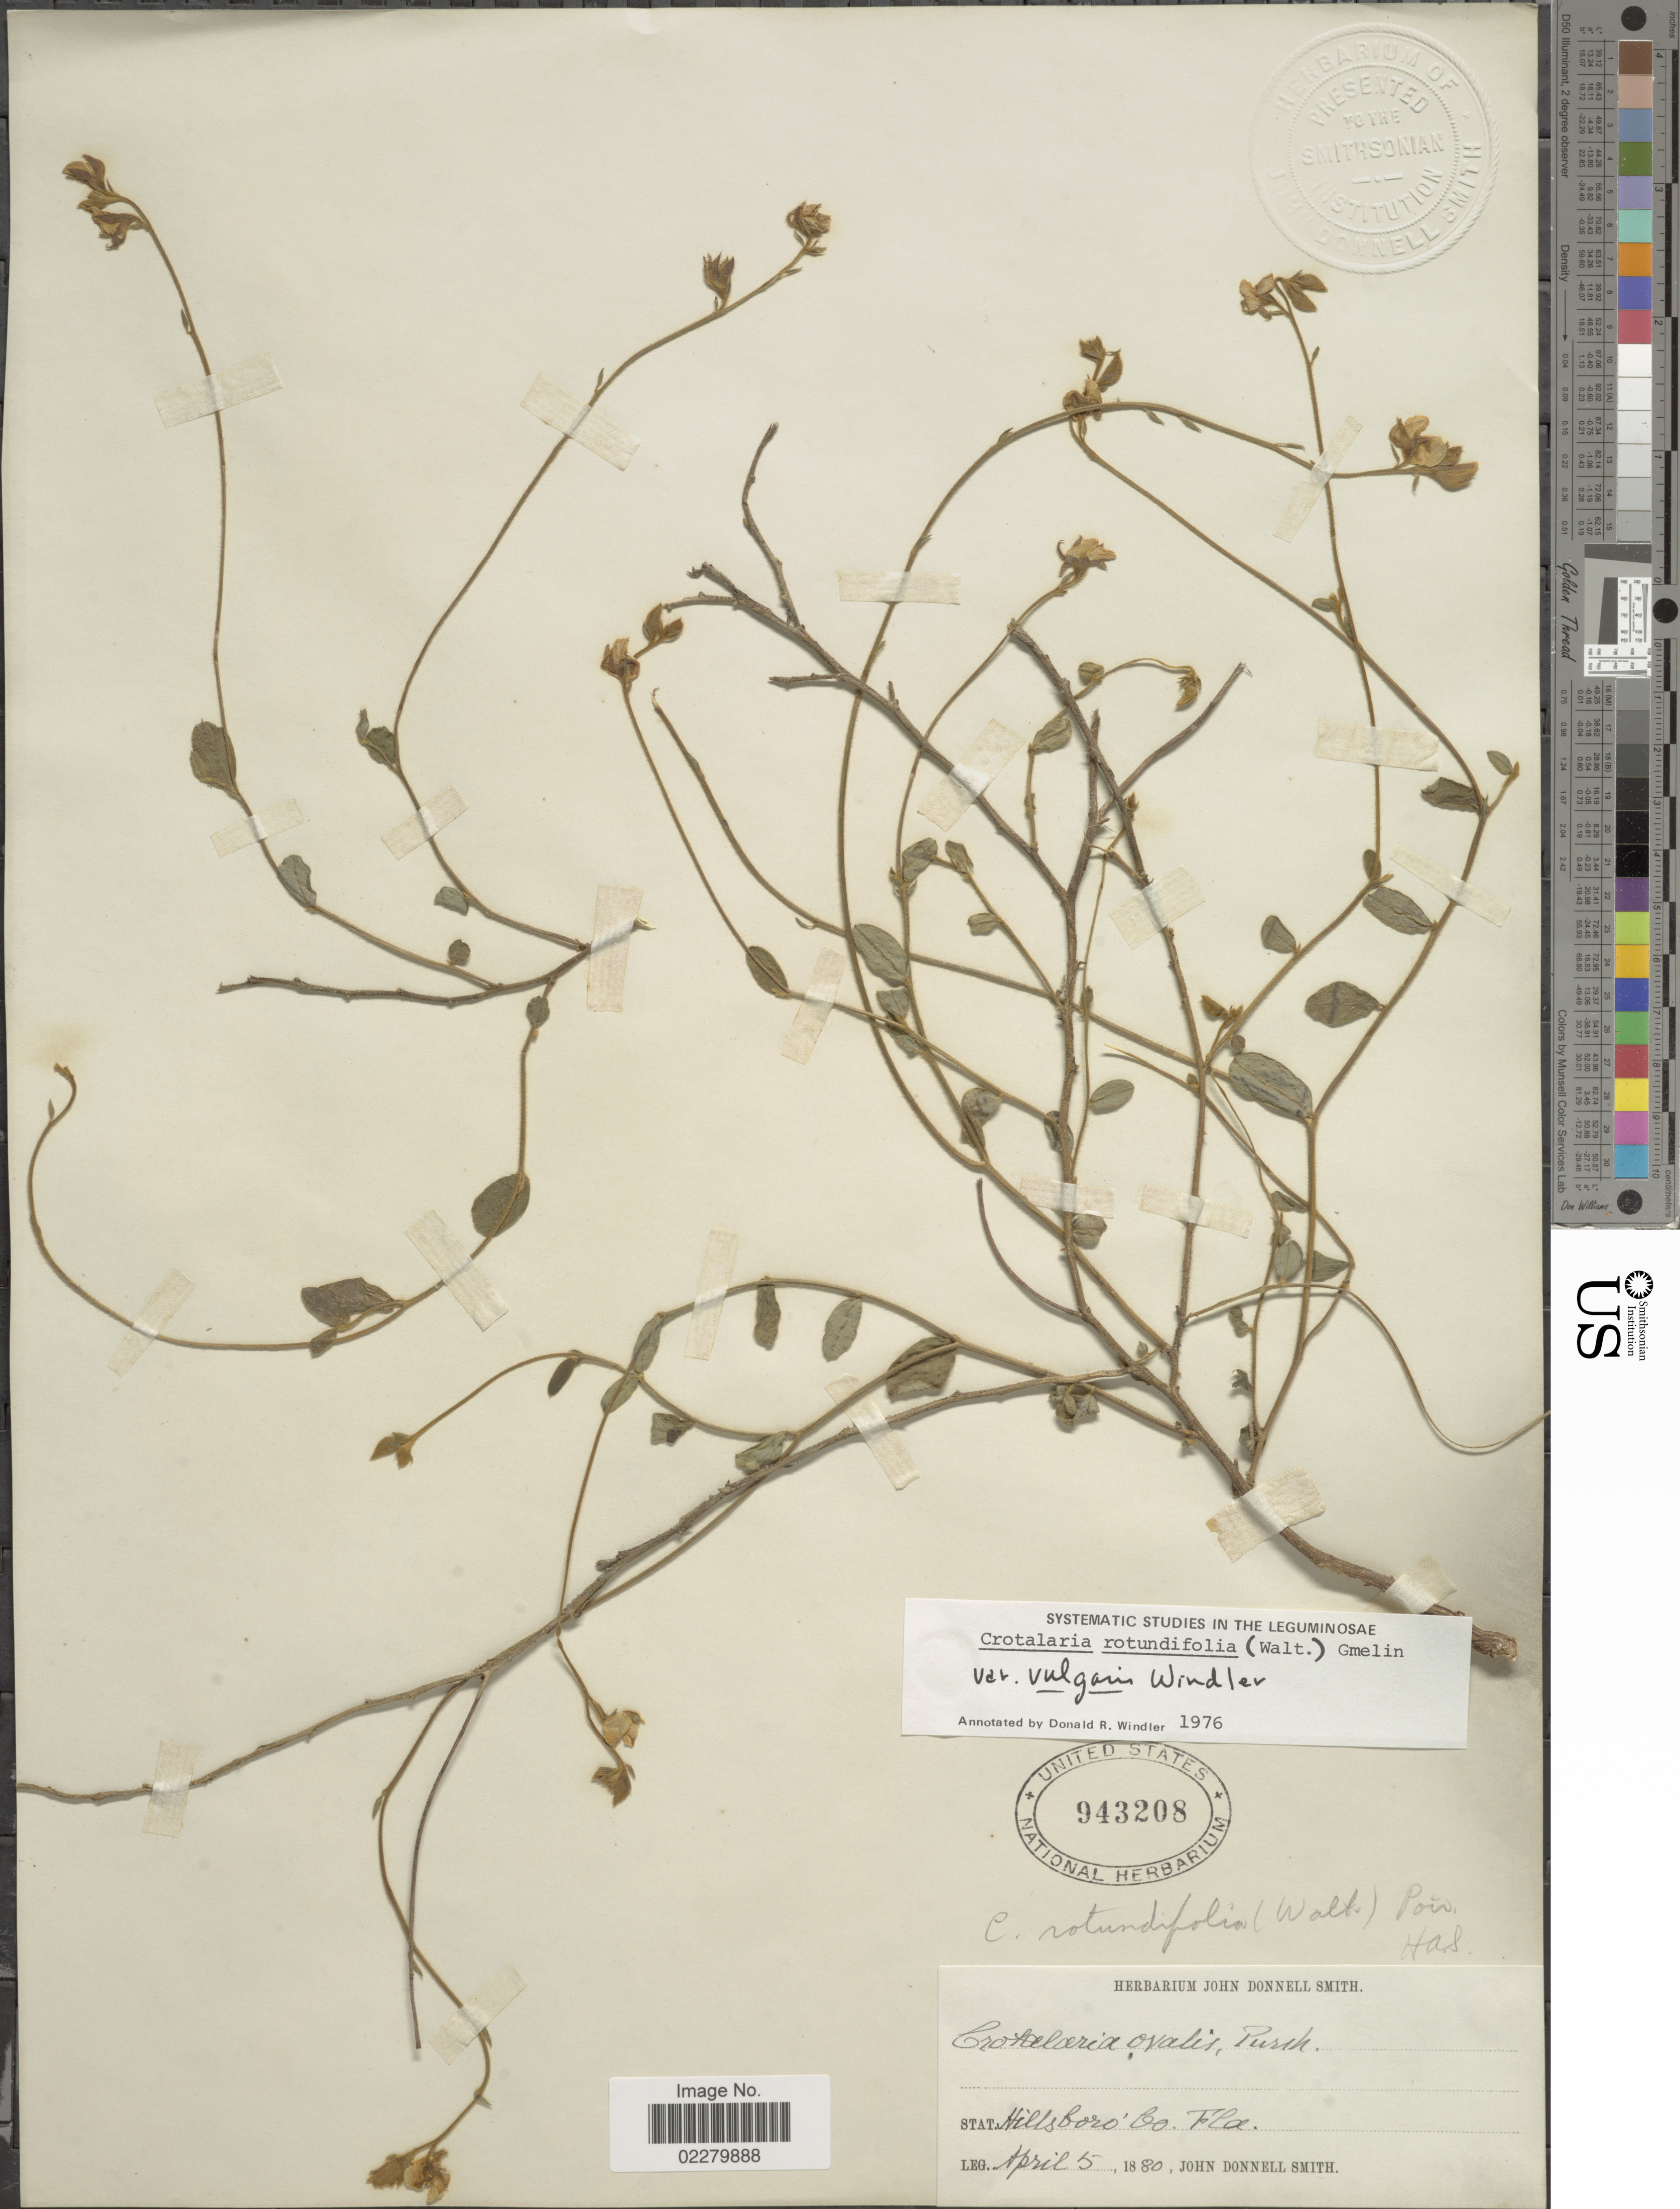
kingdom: Plantae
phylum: Tracheophyta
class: Magnoliopsida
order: Fabales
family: Fabaceae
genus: Crotalaria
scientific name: Crotalaria rotundifolia var. vulgaris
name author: Windler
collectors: J. Donnell Smith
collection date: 1880-04-05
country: United States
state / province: Florida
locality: Hillboro Co., Fla.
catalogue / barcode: US 943208